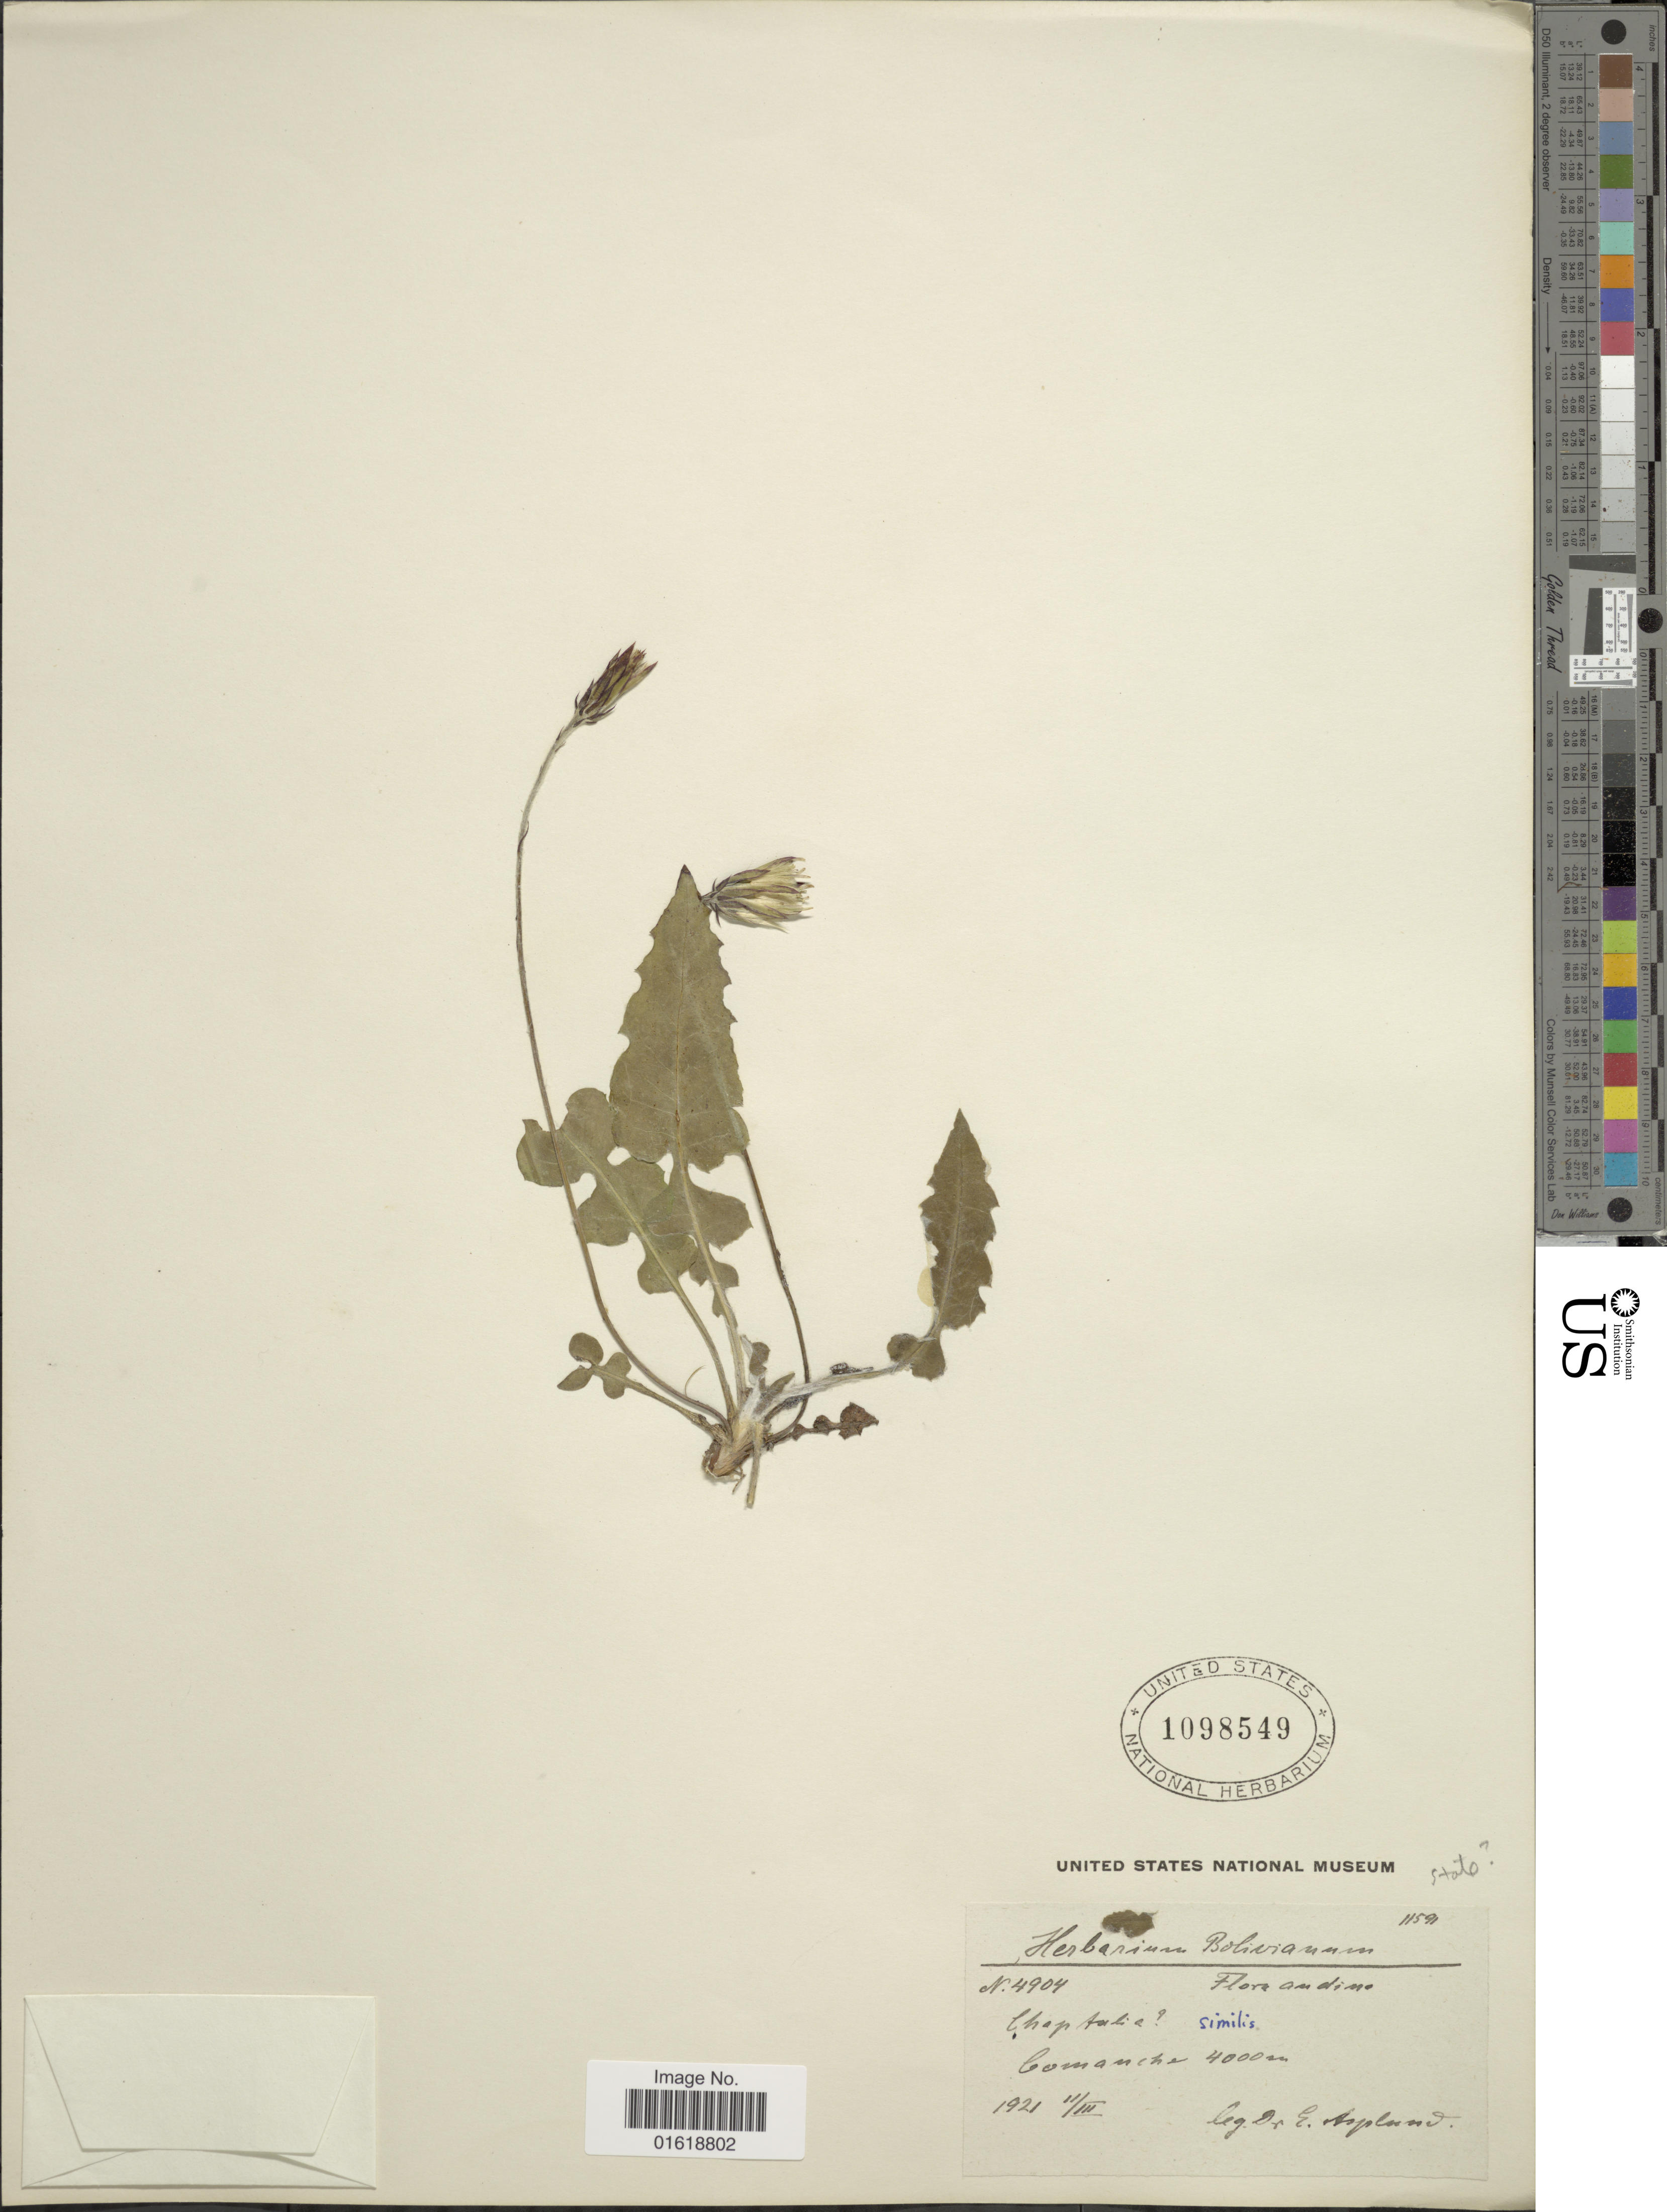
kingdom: Plantae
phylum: Tracheophyta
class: Magnoliopsida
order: Asterales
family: Asteraceae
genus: Chaptalia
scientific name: Chaptalia similis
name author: R.E. Fr.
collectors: E. Asplund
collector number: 11591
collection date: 1921-03-11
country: Bolivia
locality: Comanche.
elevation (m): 4000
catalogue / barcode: US 1098549